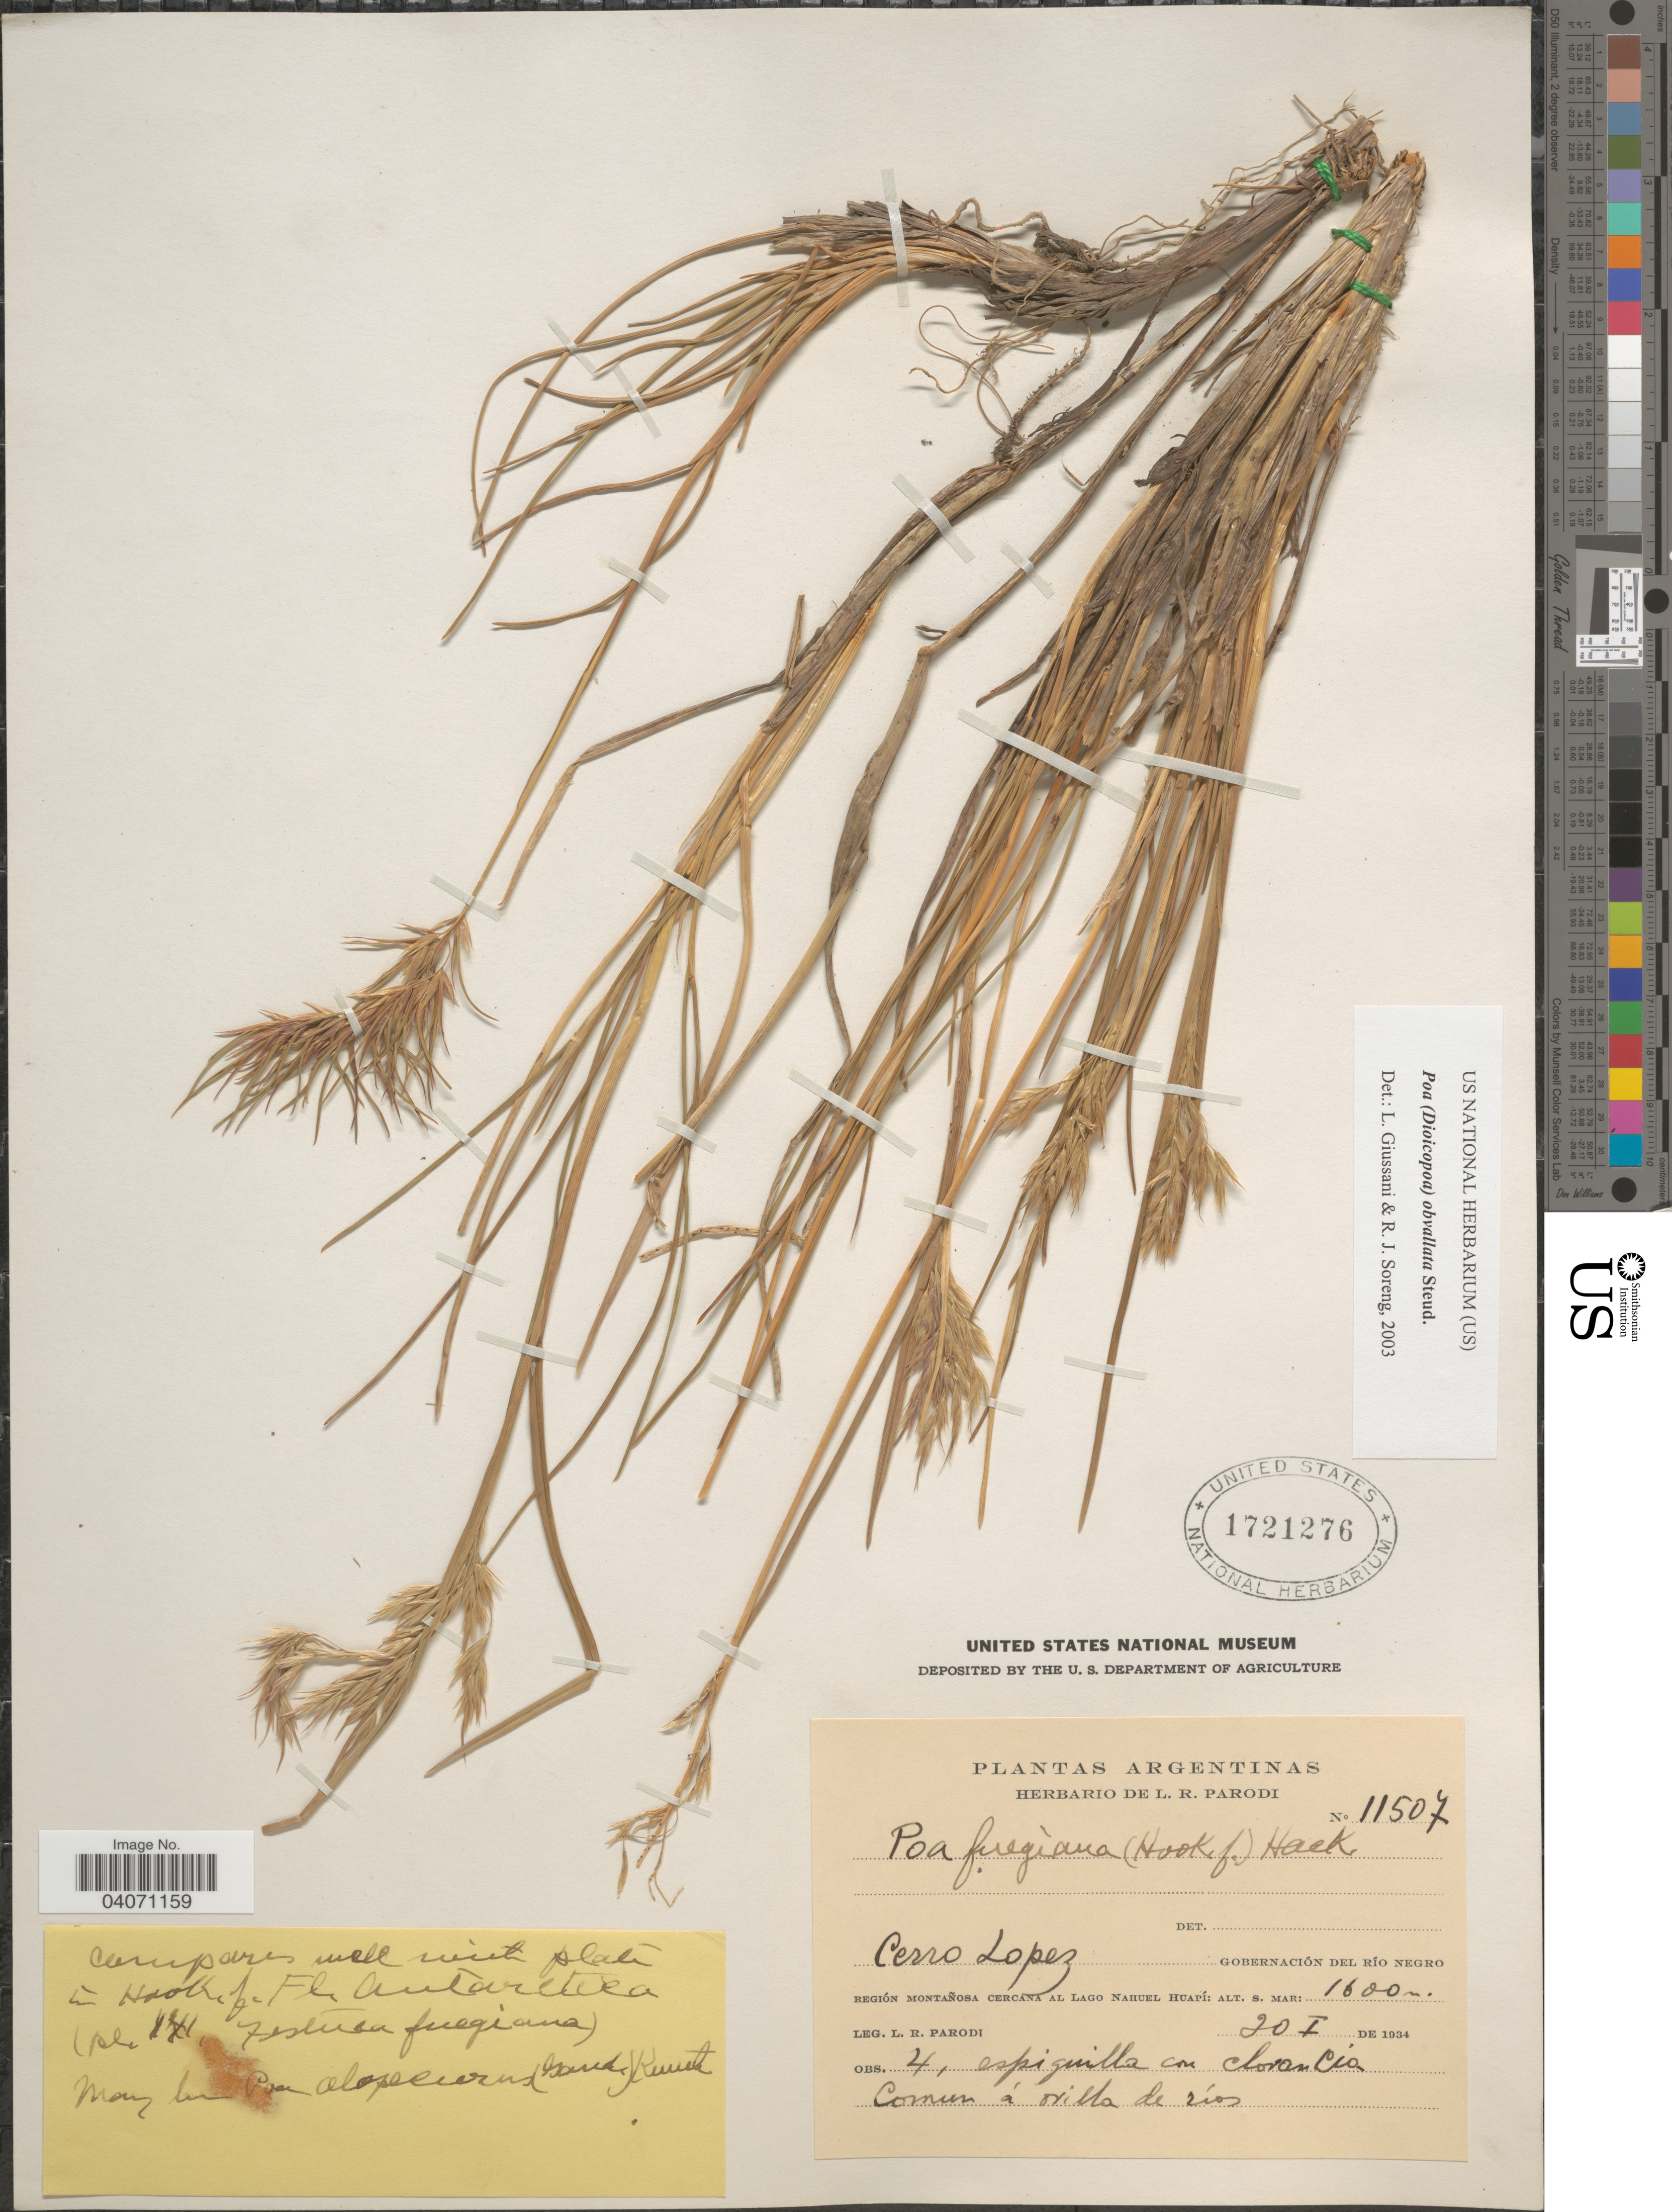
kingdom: Plantae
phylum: Tracheophyta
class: Liliopsida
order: Poales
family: Poaceae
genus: Poa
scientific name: Poa obvallata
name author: Steud.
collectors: L. R. Parodi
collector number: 11507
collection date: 1934-01-20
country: Argentina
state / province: Rio Negro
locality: Cerro Lopez. Gobernación del Río Negro. Región montañosa cercana al Lago Nahuel Huapí. Comun á orilla de riós.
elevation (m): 1600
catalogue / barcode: US 1721276